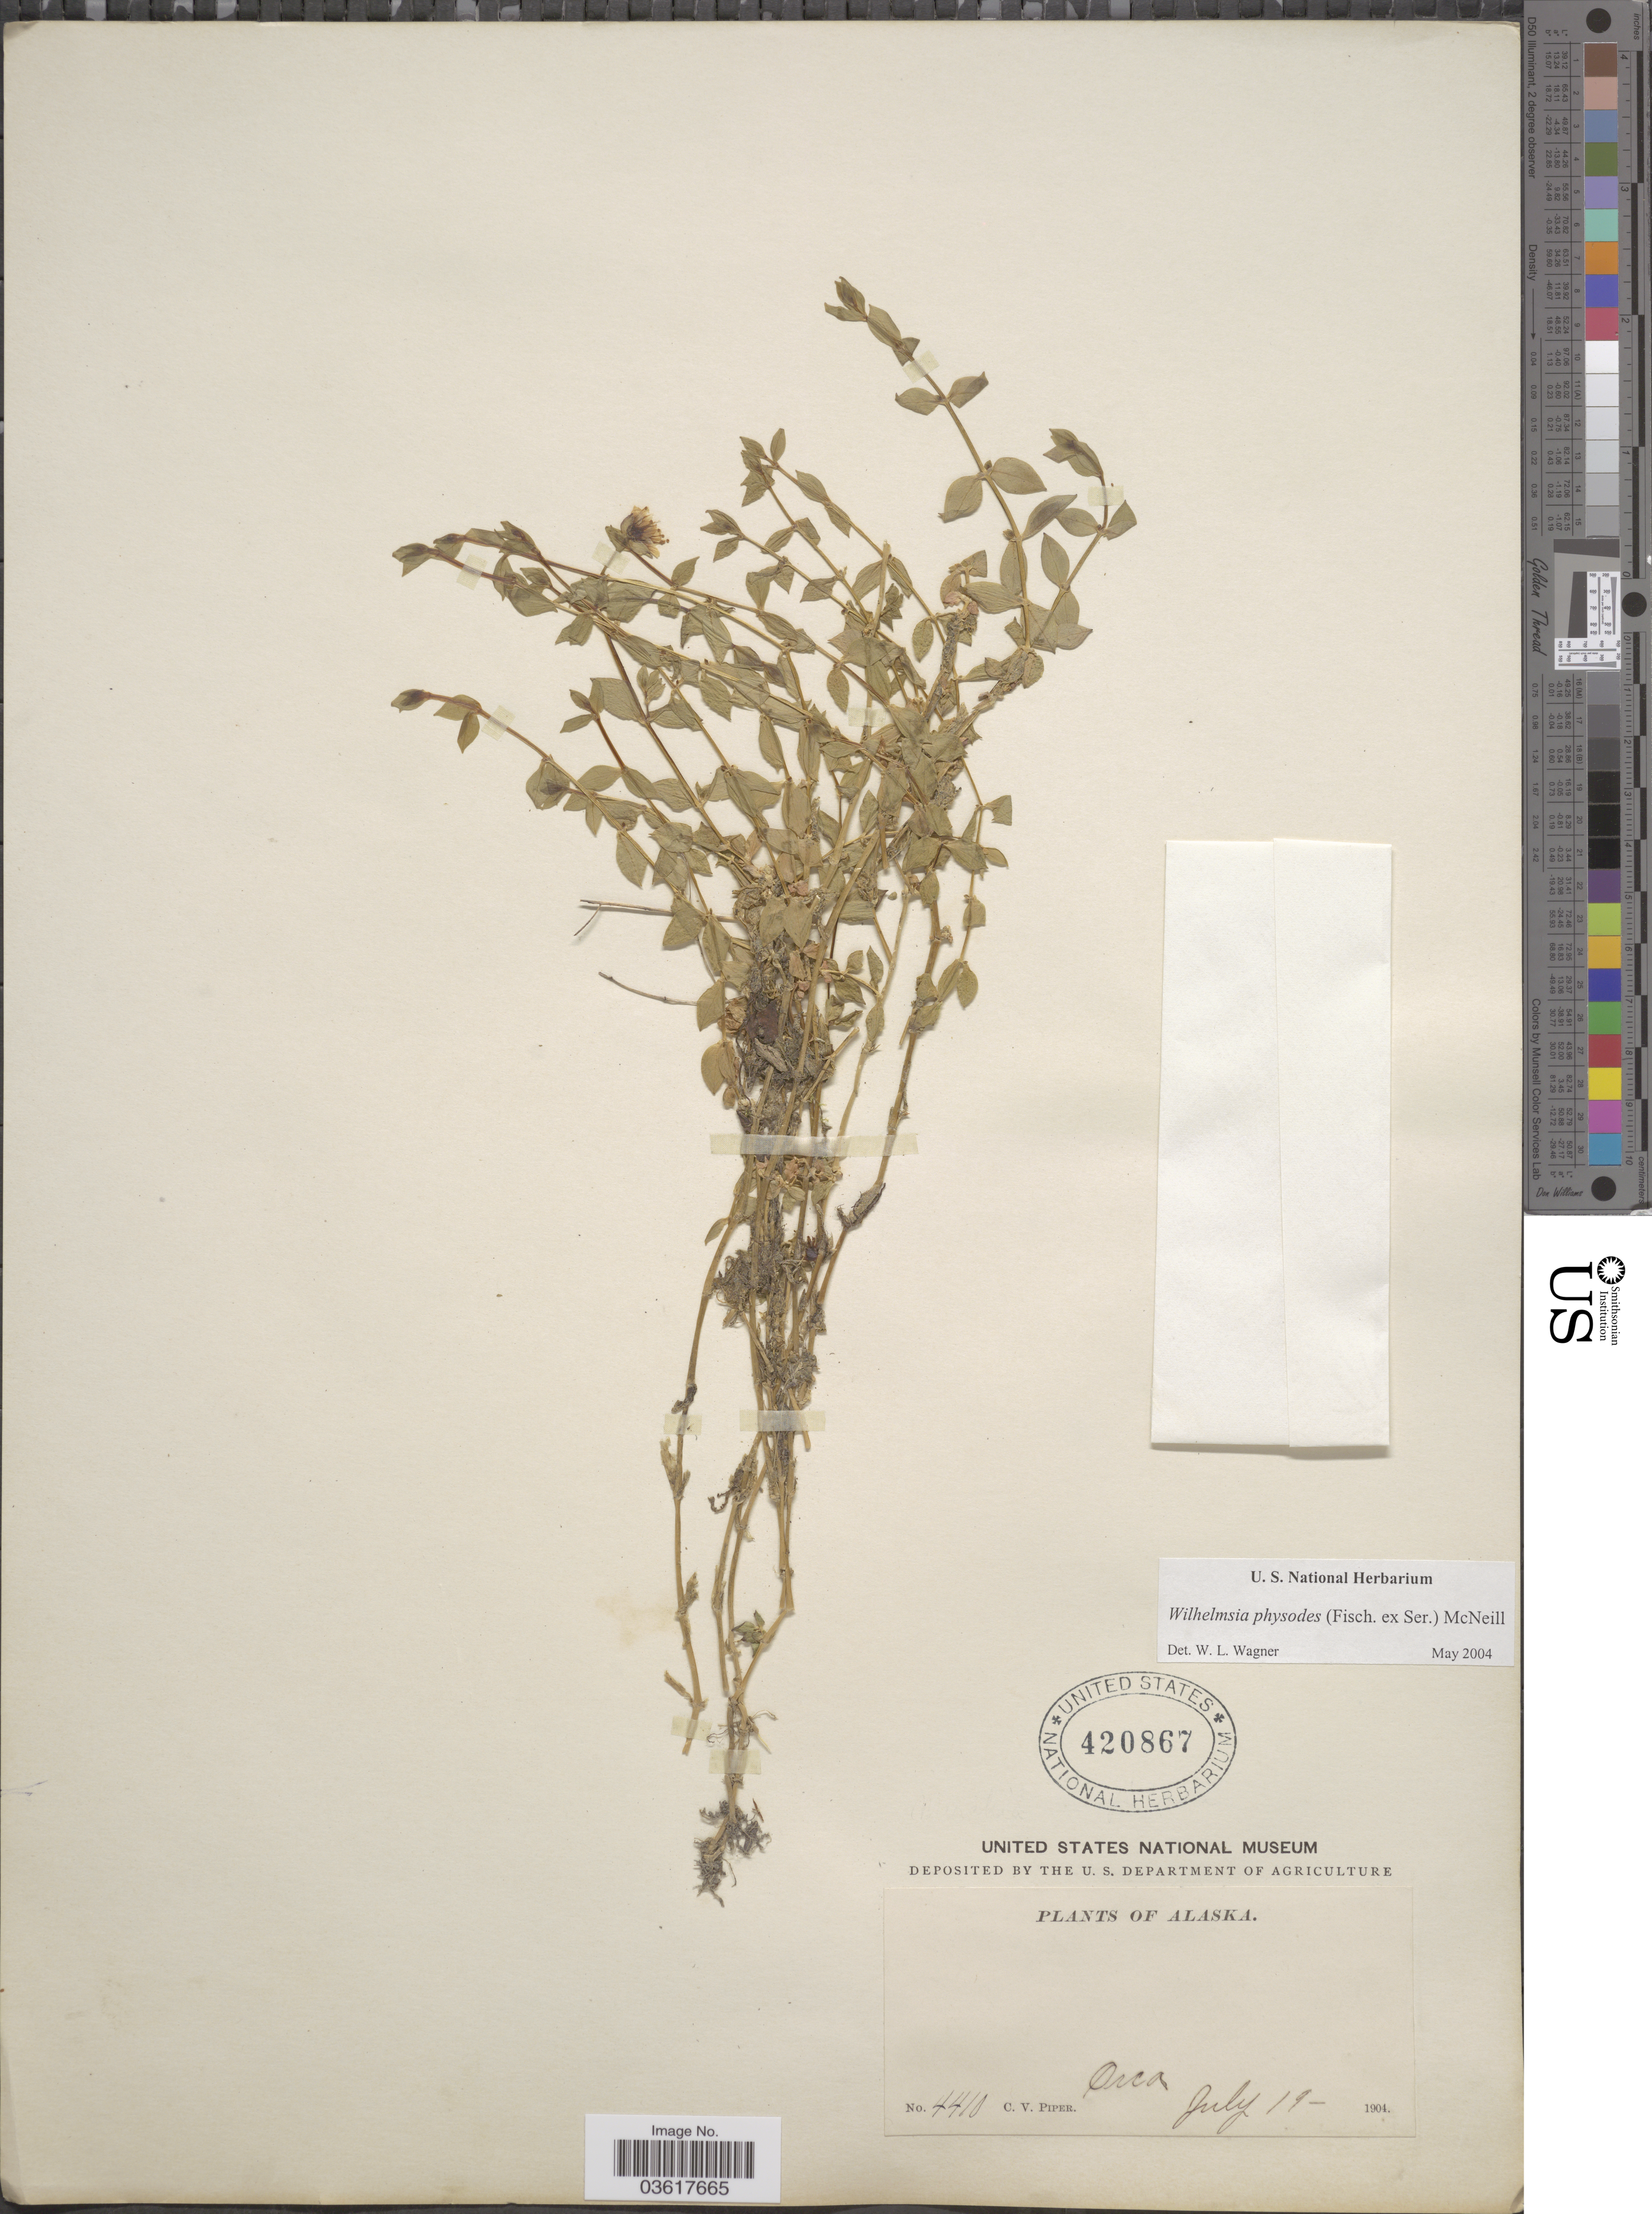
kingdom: Plantae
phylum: Tracheophyta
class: Magnoliopsida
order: Caryophyllales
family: Caryophyllaceae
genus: Wilhelmsia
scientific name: Wilhelmsia sp.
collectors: C. V. Piper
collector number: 4410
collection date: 1904-07-19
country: United States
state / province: Alaska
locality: Orca.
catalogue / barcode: US 420867